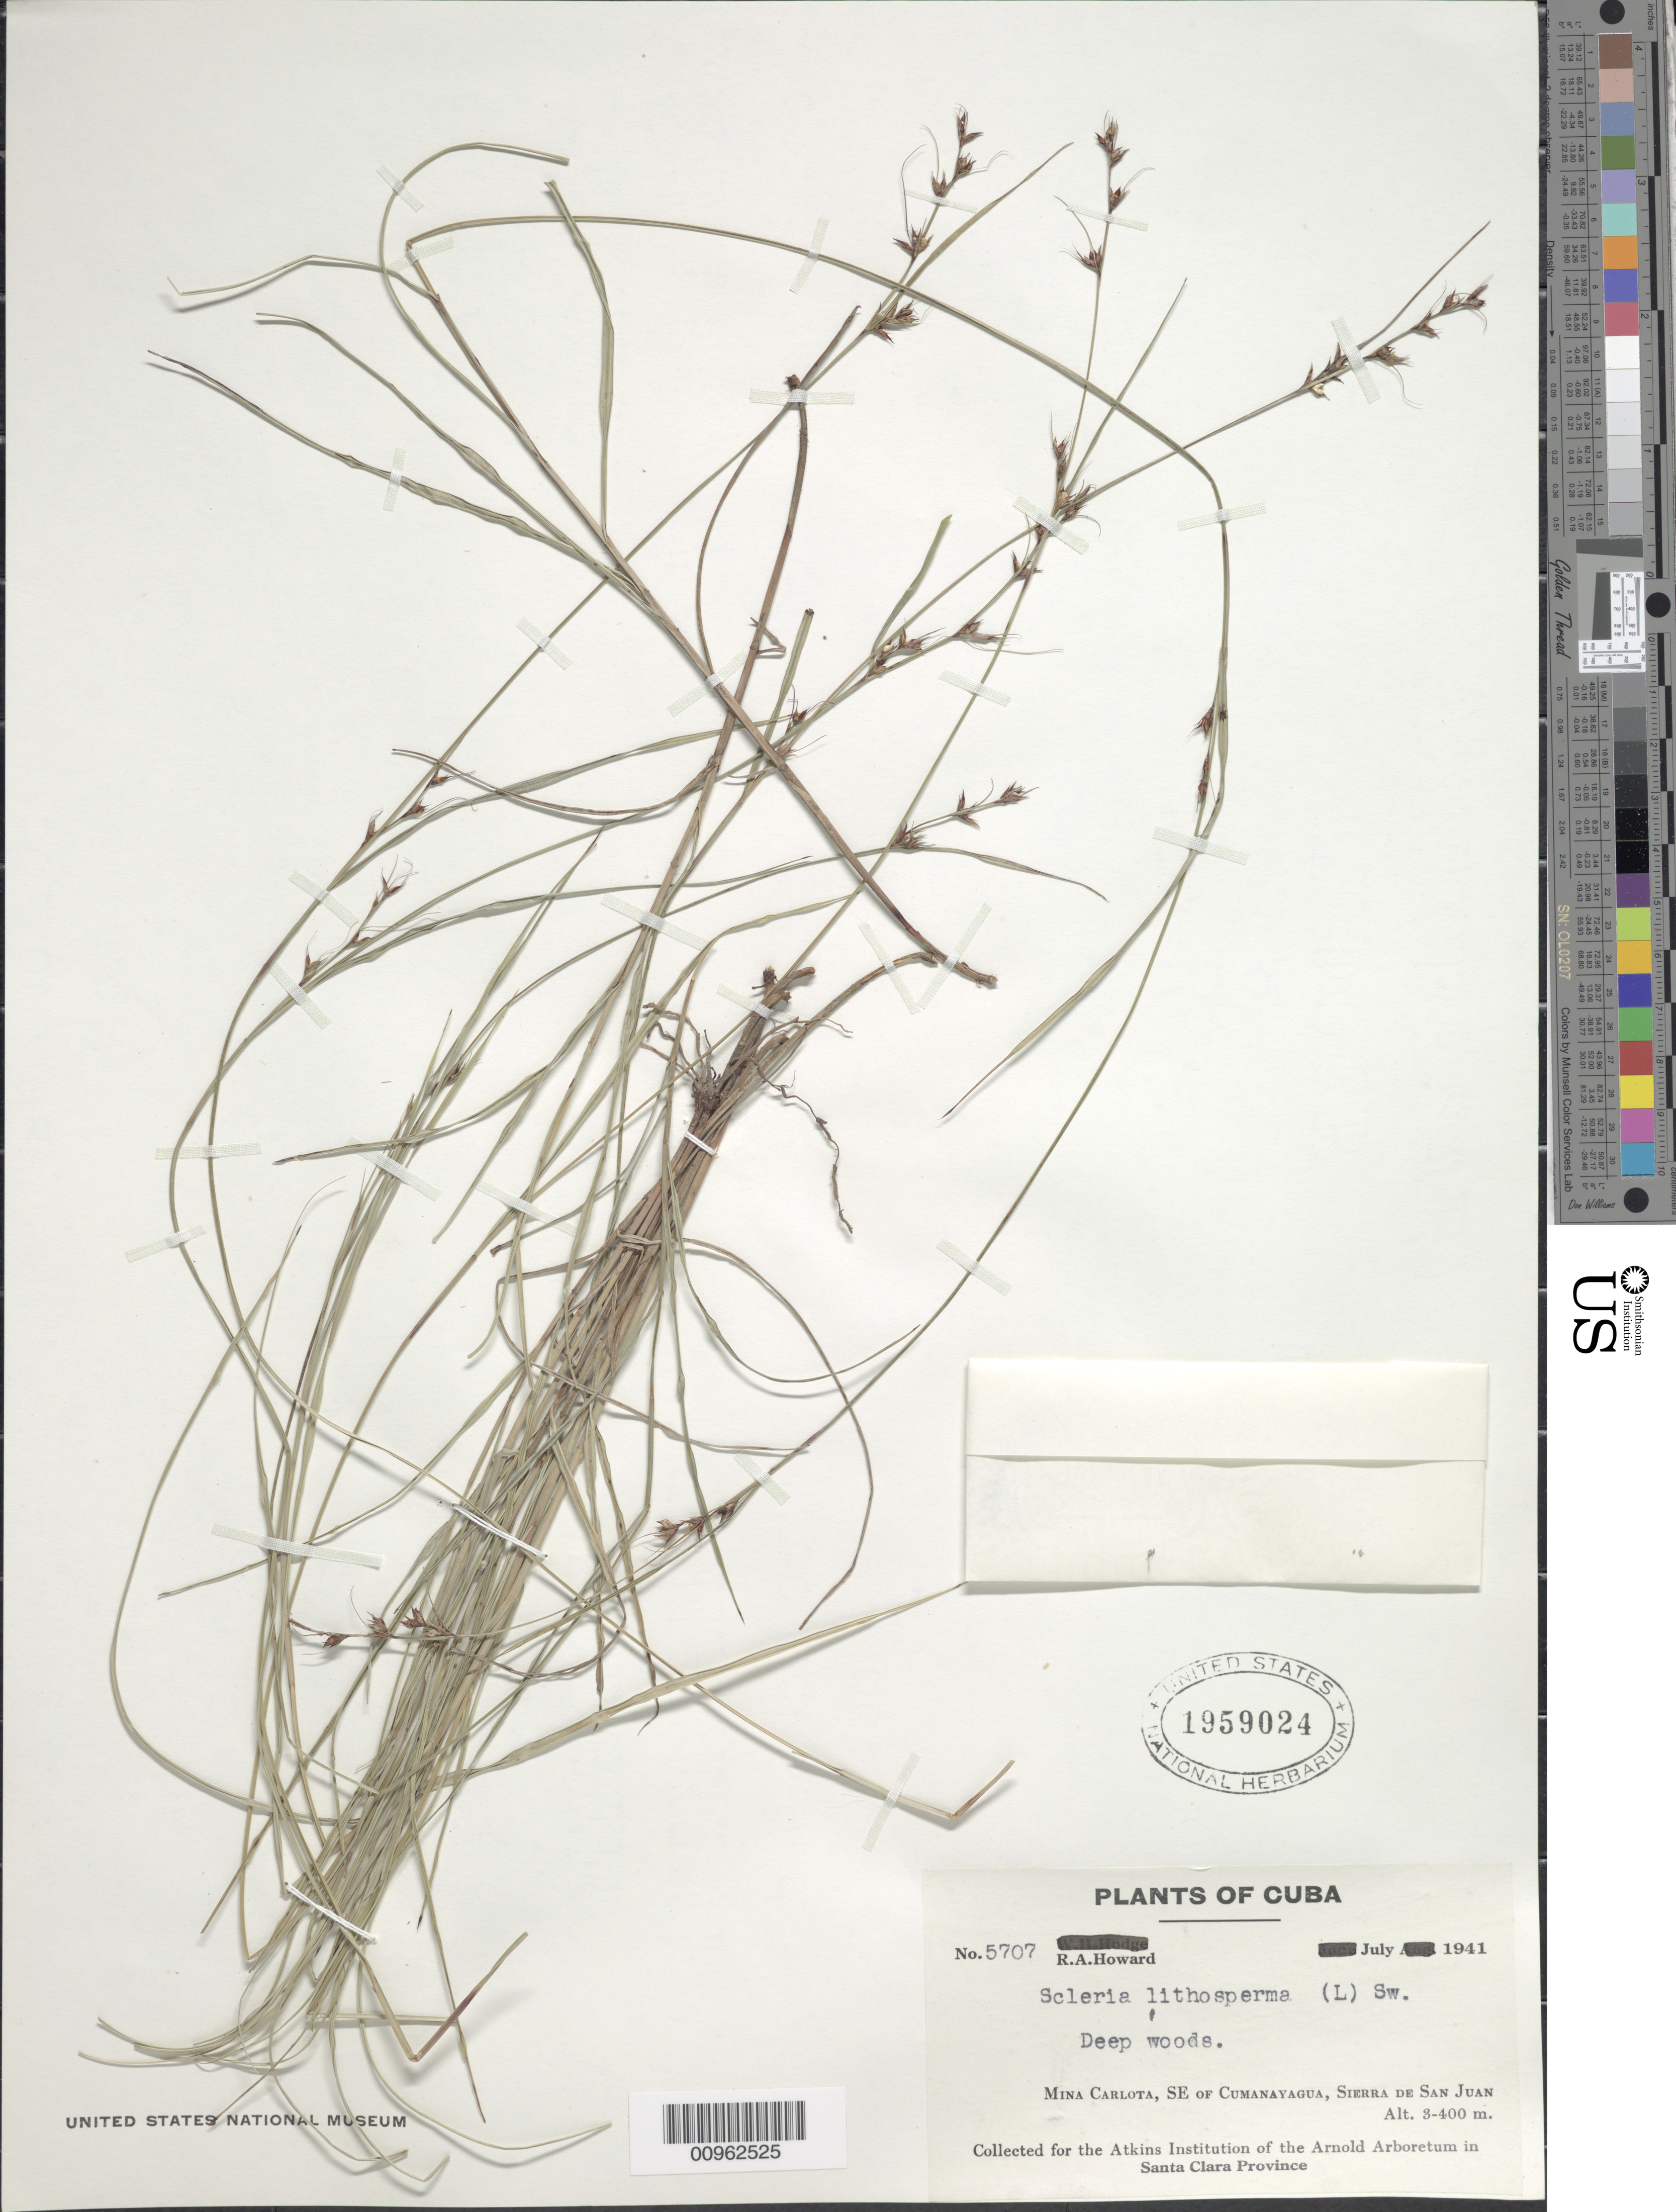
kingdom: Plantae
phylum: Tracheophyta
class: Liliopsida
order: Poales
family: Cyperaceae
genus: Scleria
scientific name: Scleria lithosperma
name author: (L.) Sw.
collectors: R. A. Howard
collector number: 5707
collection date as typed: Jul 1941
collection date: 1941-07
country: Cuba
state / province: Las Villas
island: Cuba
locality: Mina Carlota, SE of Cumanayagua, Sierra de San Juan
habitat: Deep woods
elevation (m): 3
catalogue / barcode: US 1959024